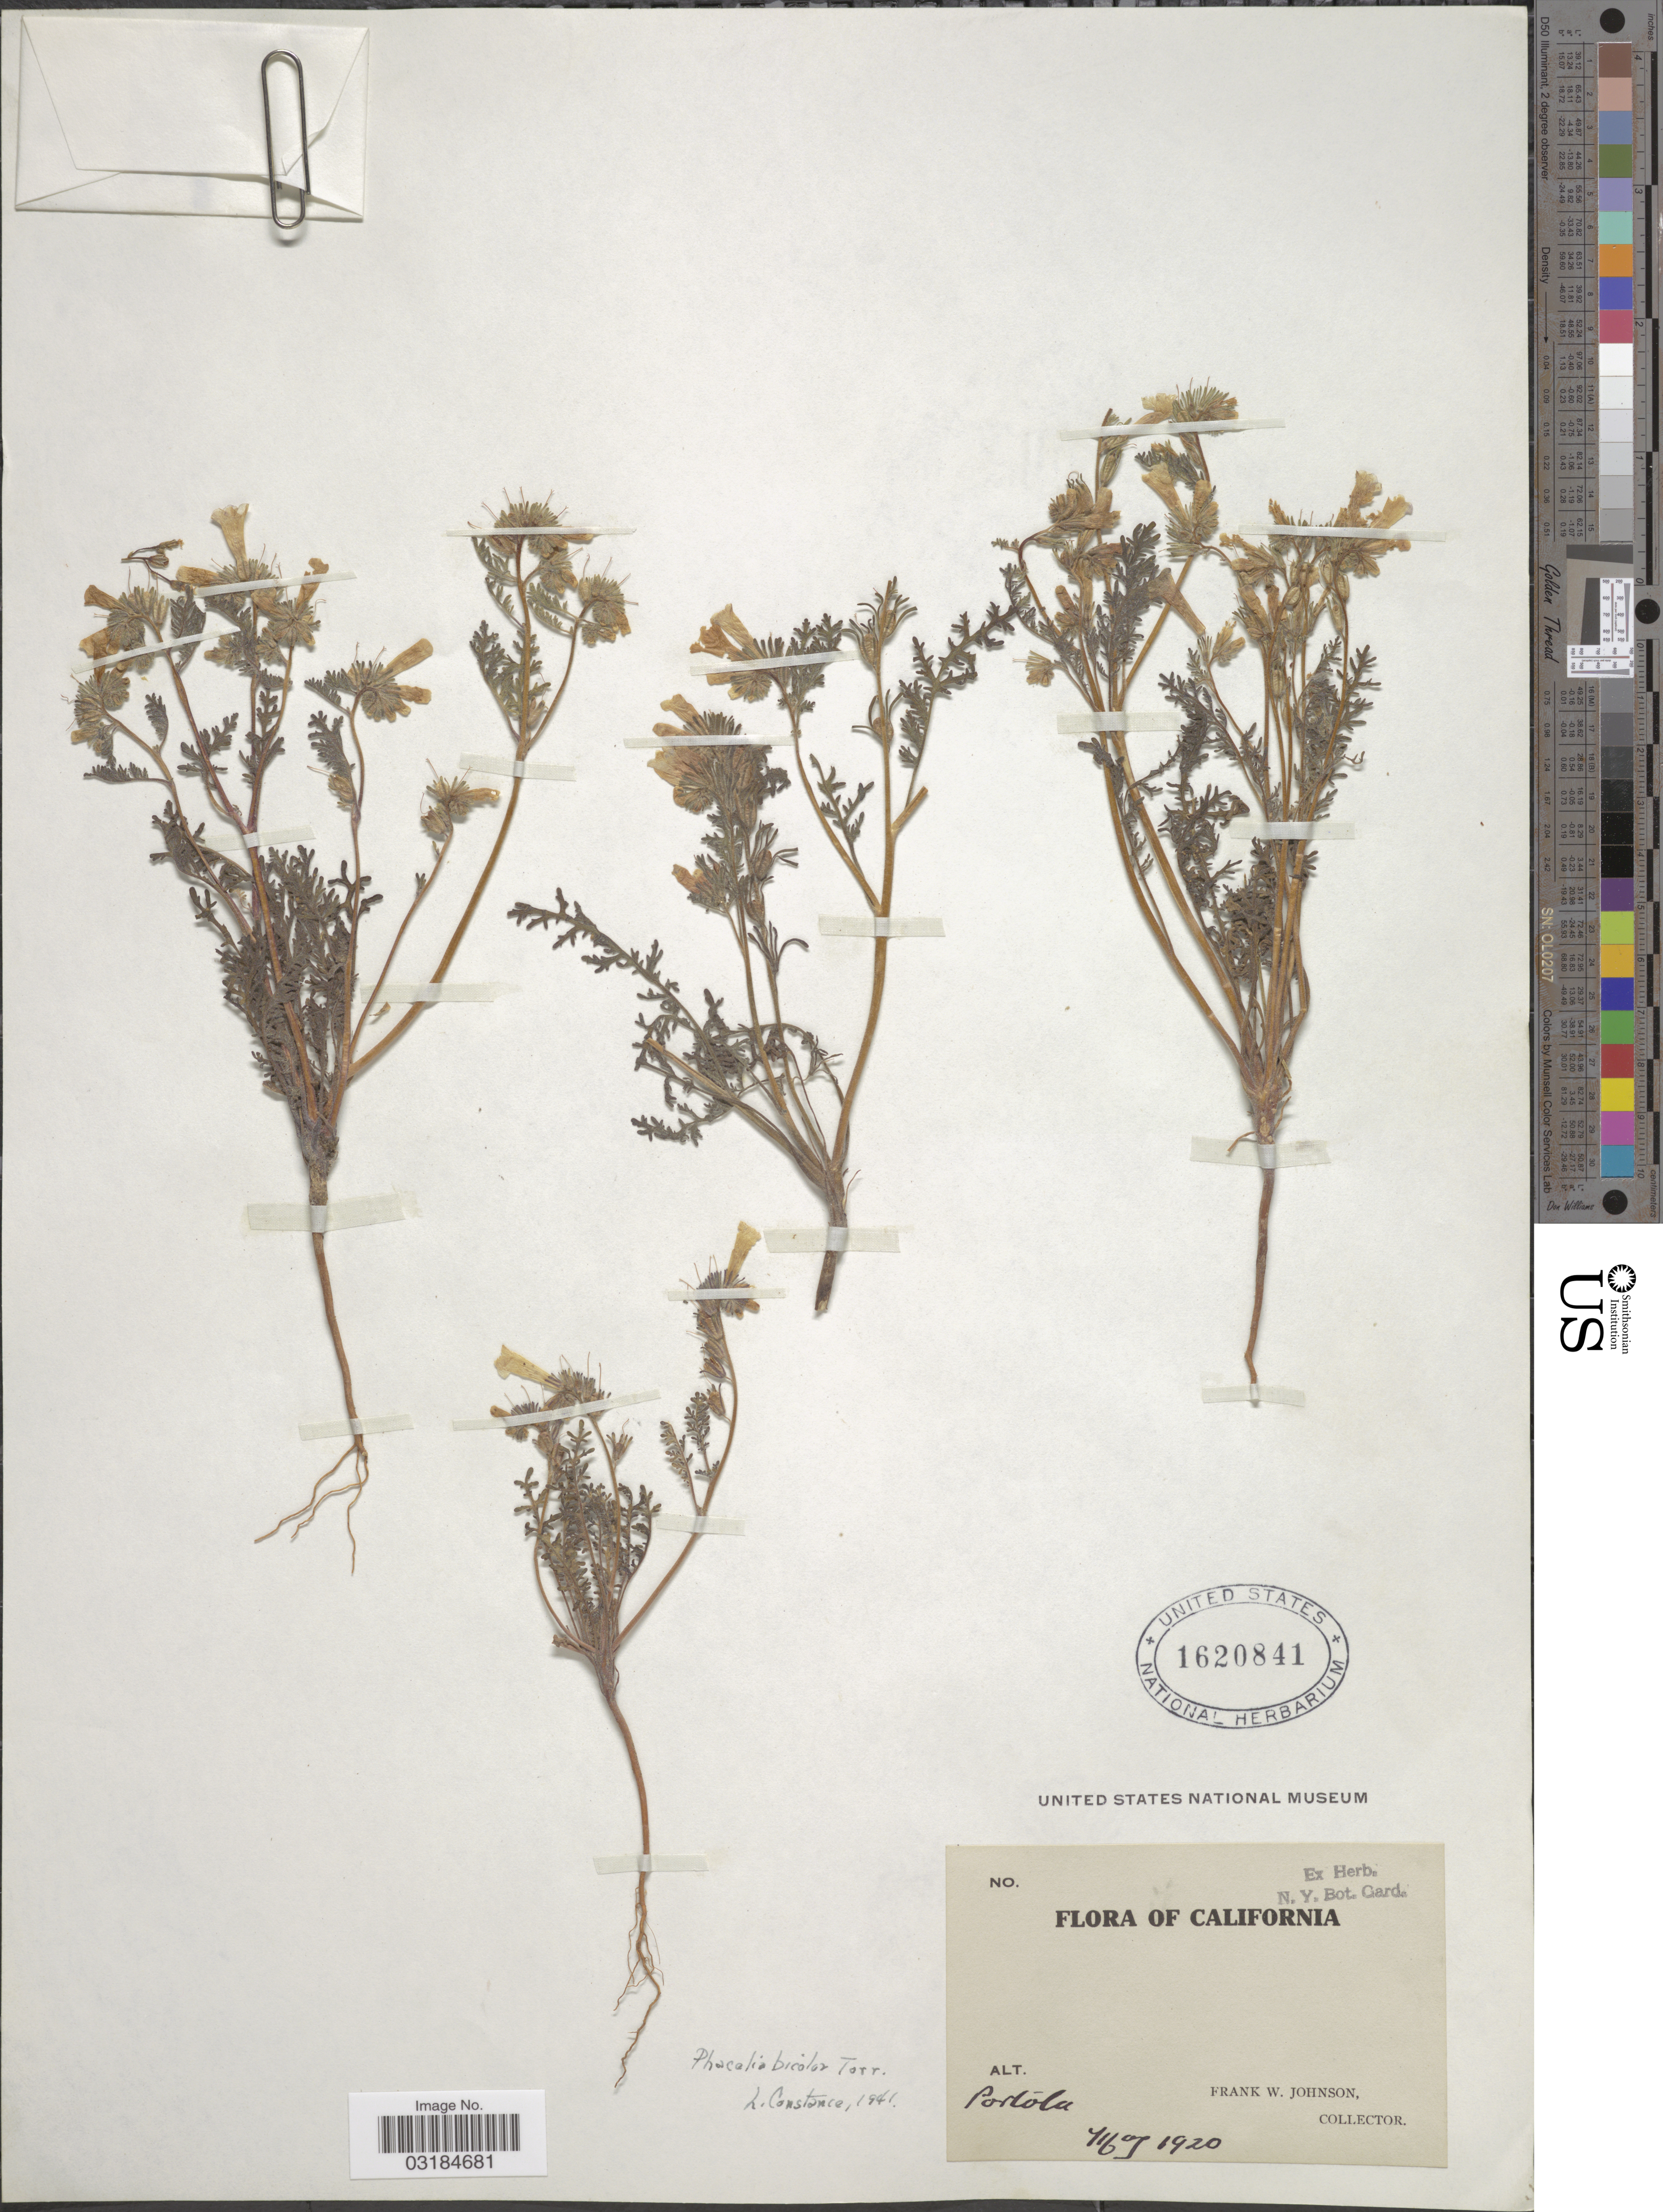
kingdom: Plantae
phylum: Tracheophyta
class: Magnoliopsida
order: Boraginales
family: Hydrophyllaceae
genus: Phacelia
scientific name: Phacelia bicolor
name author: Torr. in C. King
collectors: F. W. Johnson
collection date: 1920-09-16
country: United States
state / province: California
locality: Portola.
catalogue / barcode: US 1620841